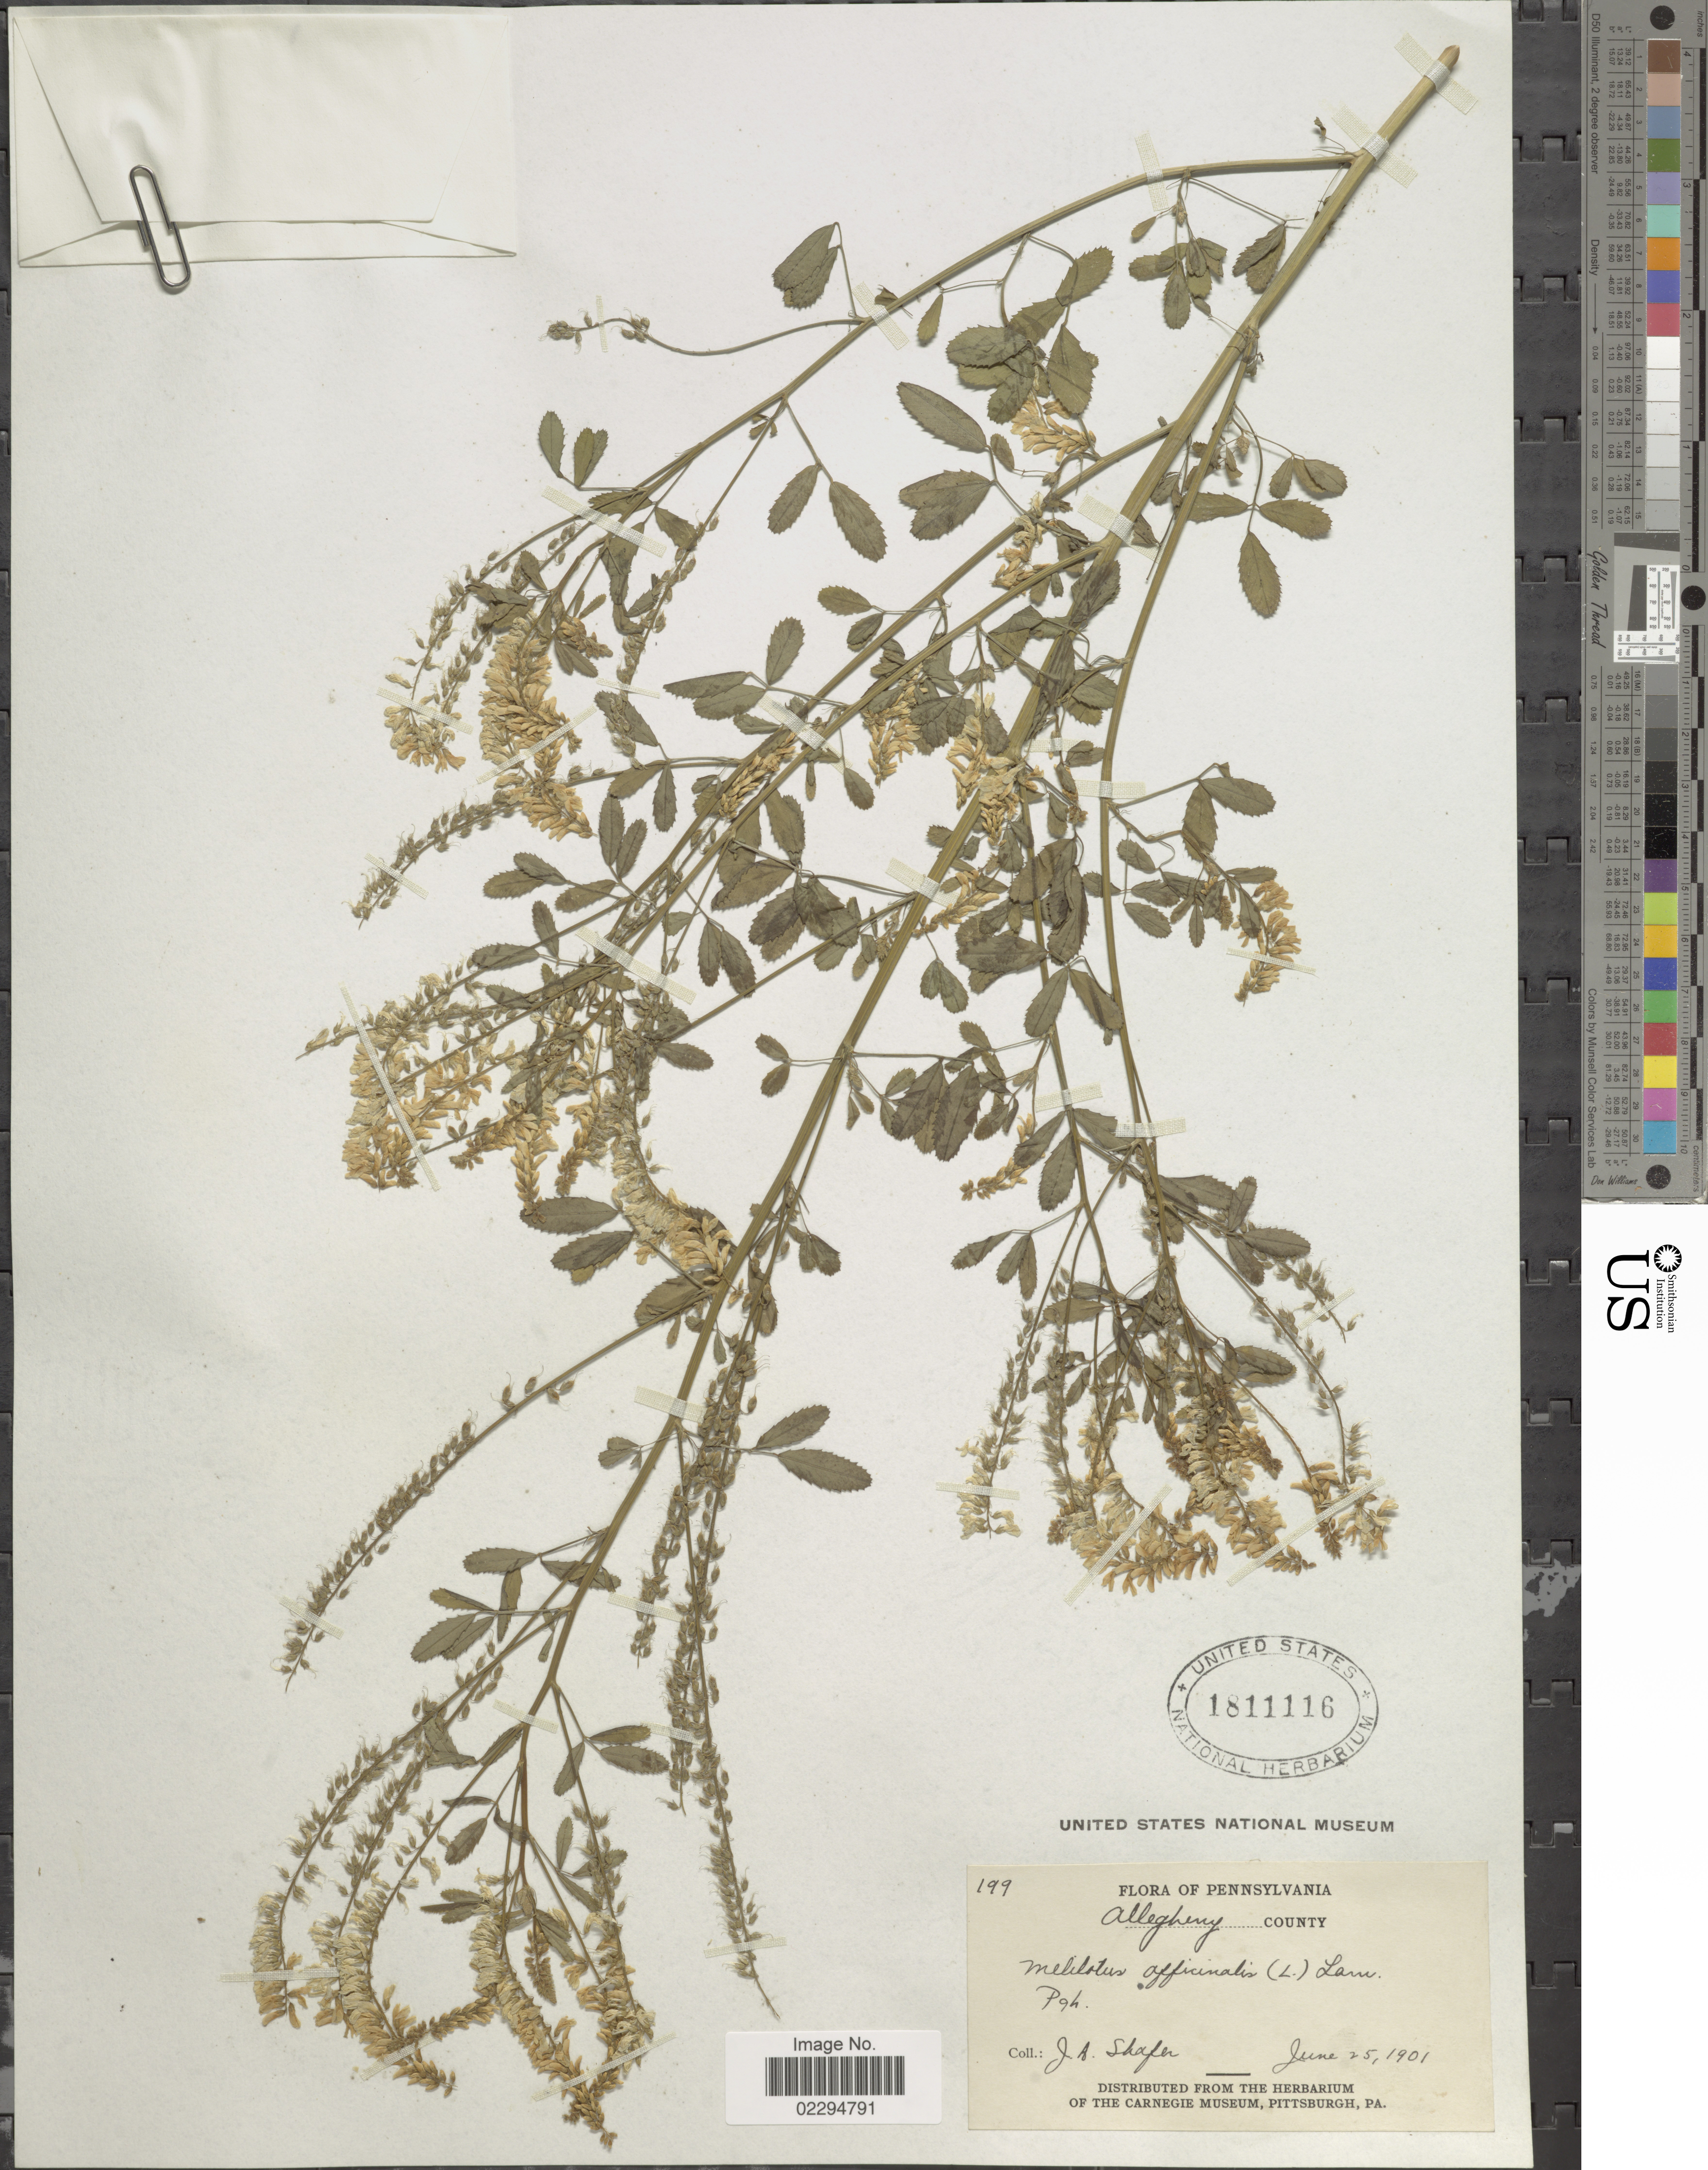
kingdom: Plantae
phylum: Tracheophyta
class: Magnoliopsida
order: Fabales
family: Fabaceae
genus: Melilotus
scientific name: Melilotus officinalis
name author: (L.) Lam.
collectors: J. A. Shafer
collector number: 199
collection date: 1901-06-25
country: United States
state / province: Pennsylvania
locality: Allegheny County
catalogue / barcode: US 1811116